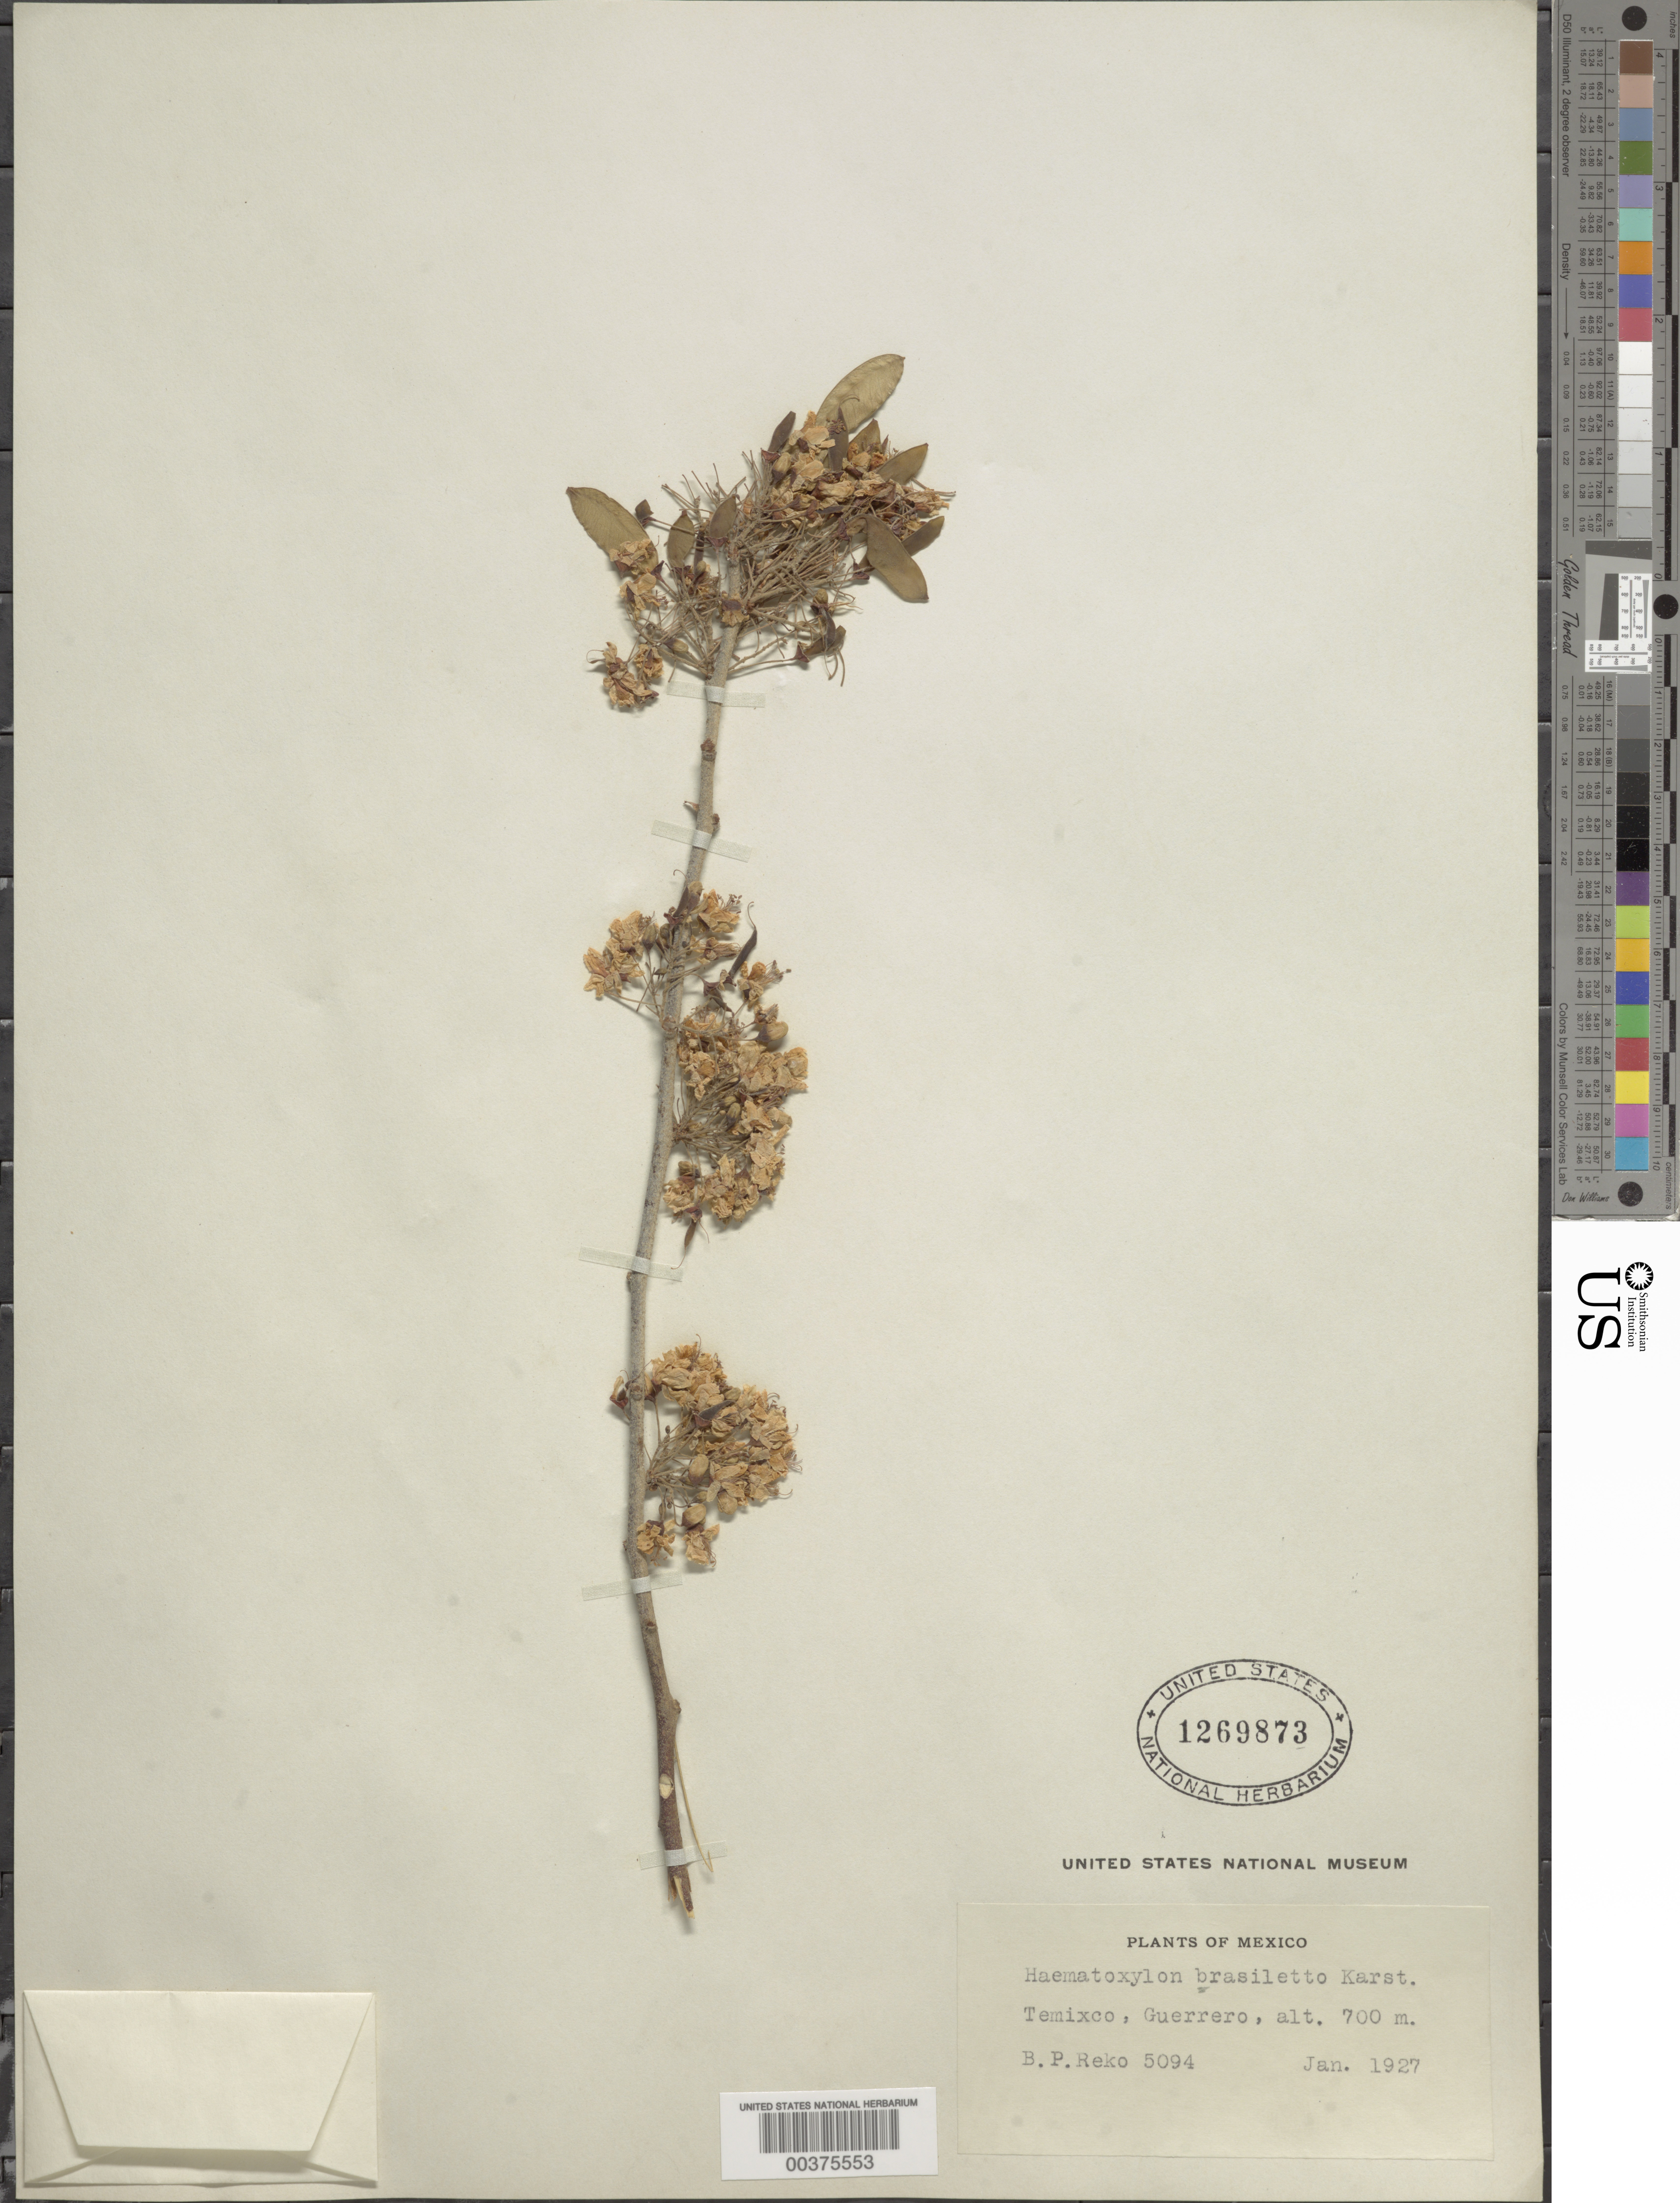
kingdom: Plantae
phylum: Tracheophyta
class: Magnoliopsida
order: Fabales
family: Fabaceae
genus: Haematoxylum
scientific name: Haematoxylum brasiletto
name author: H. Karst.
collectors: B. P. Reko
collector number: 5094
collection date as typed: Jan 1927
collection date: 1927-01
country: Mexico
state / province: Guerrero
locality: Temixco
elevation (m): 700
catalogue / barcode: US 1269873